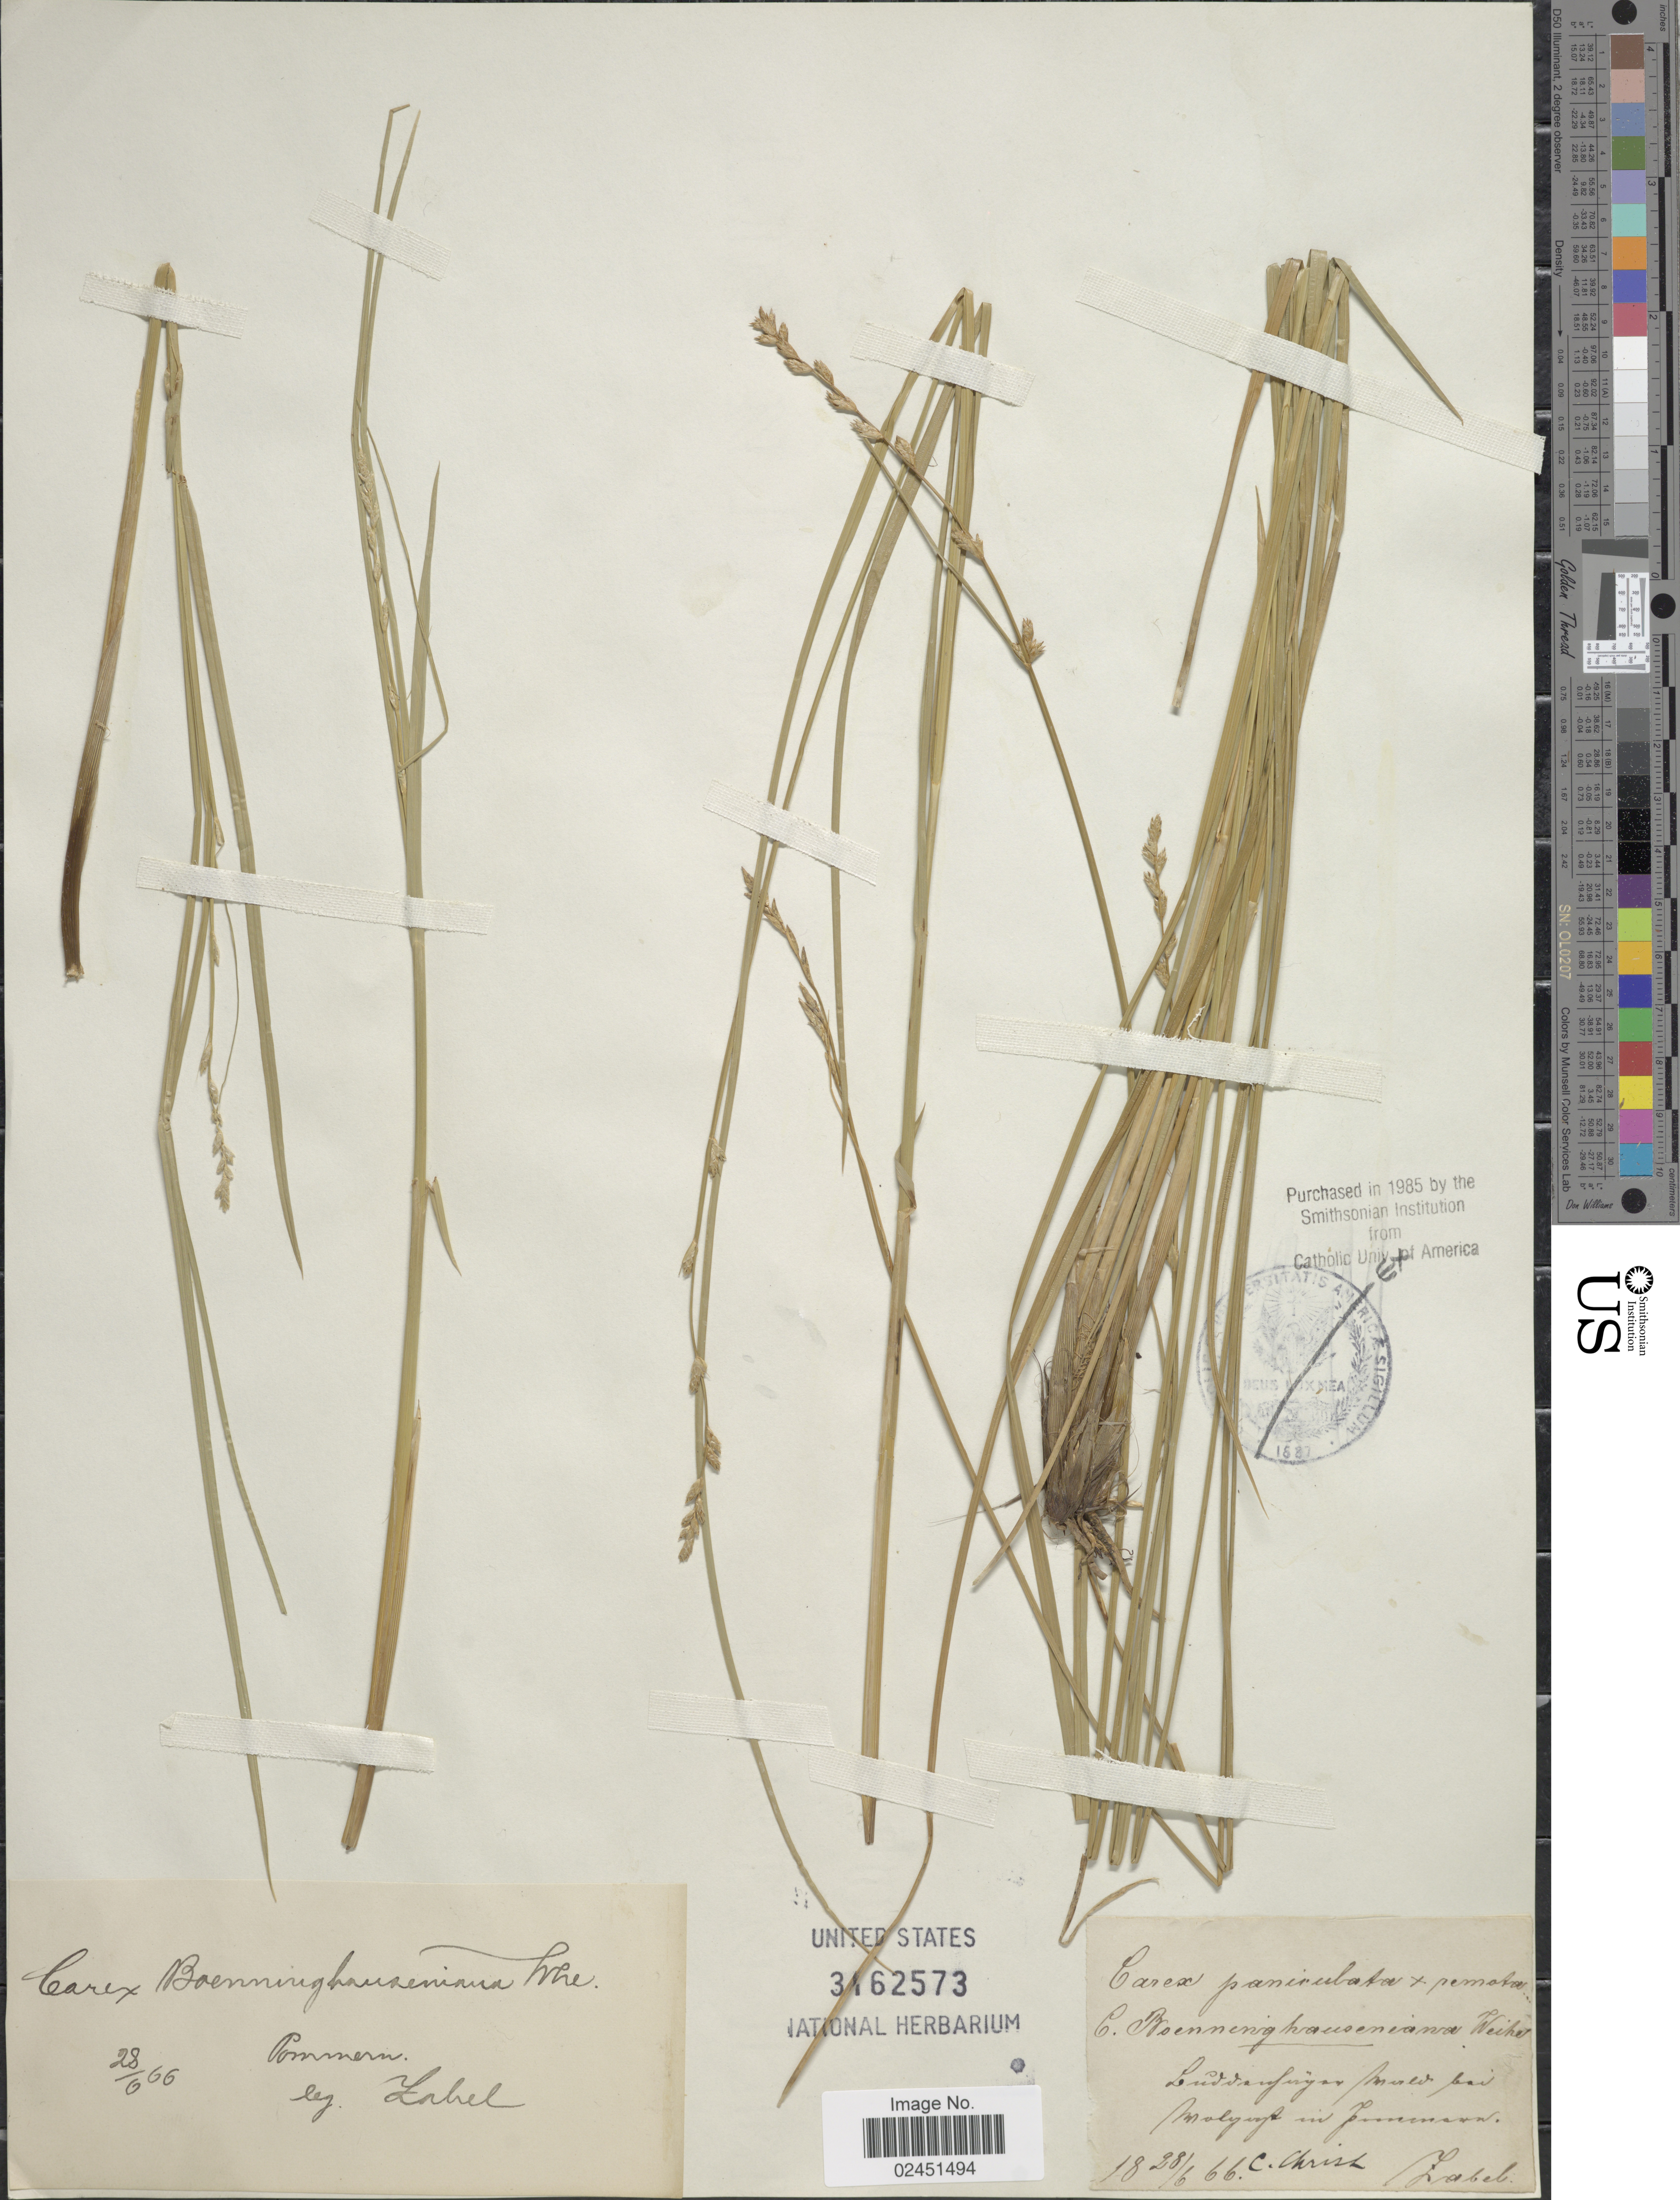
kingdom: Plantae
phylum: Tracheophyta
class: Liliopsida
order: Poales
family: Cyperaceae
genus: Carex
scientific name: Carex paniculata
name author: L.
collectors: H. Zabel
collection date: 1866-06-28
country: Germany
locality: Pommern. Luddanfirgan wald bai Molyvyk in Pommern [interpreted]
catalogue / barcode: US 3162573